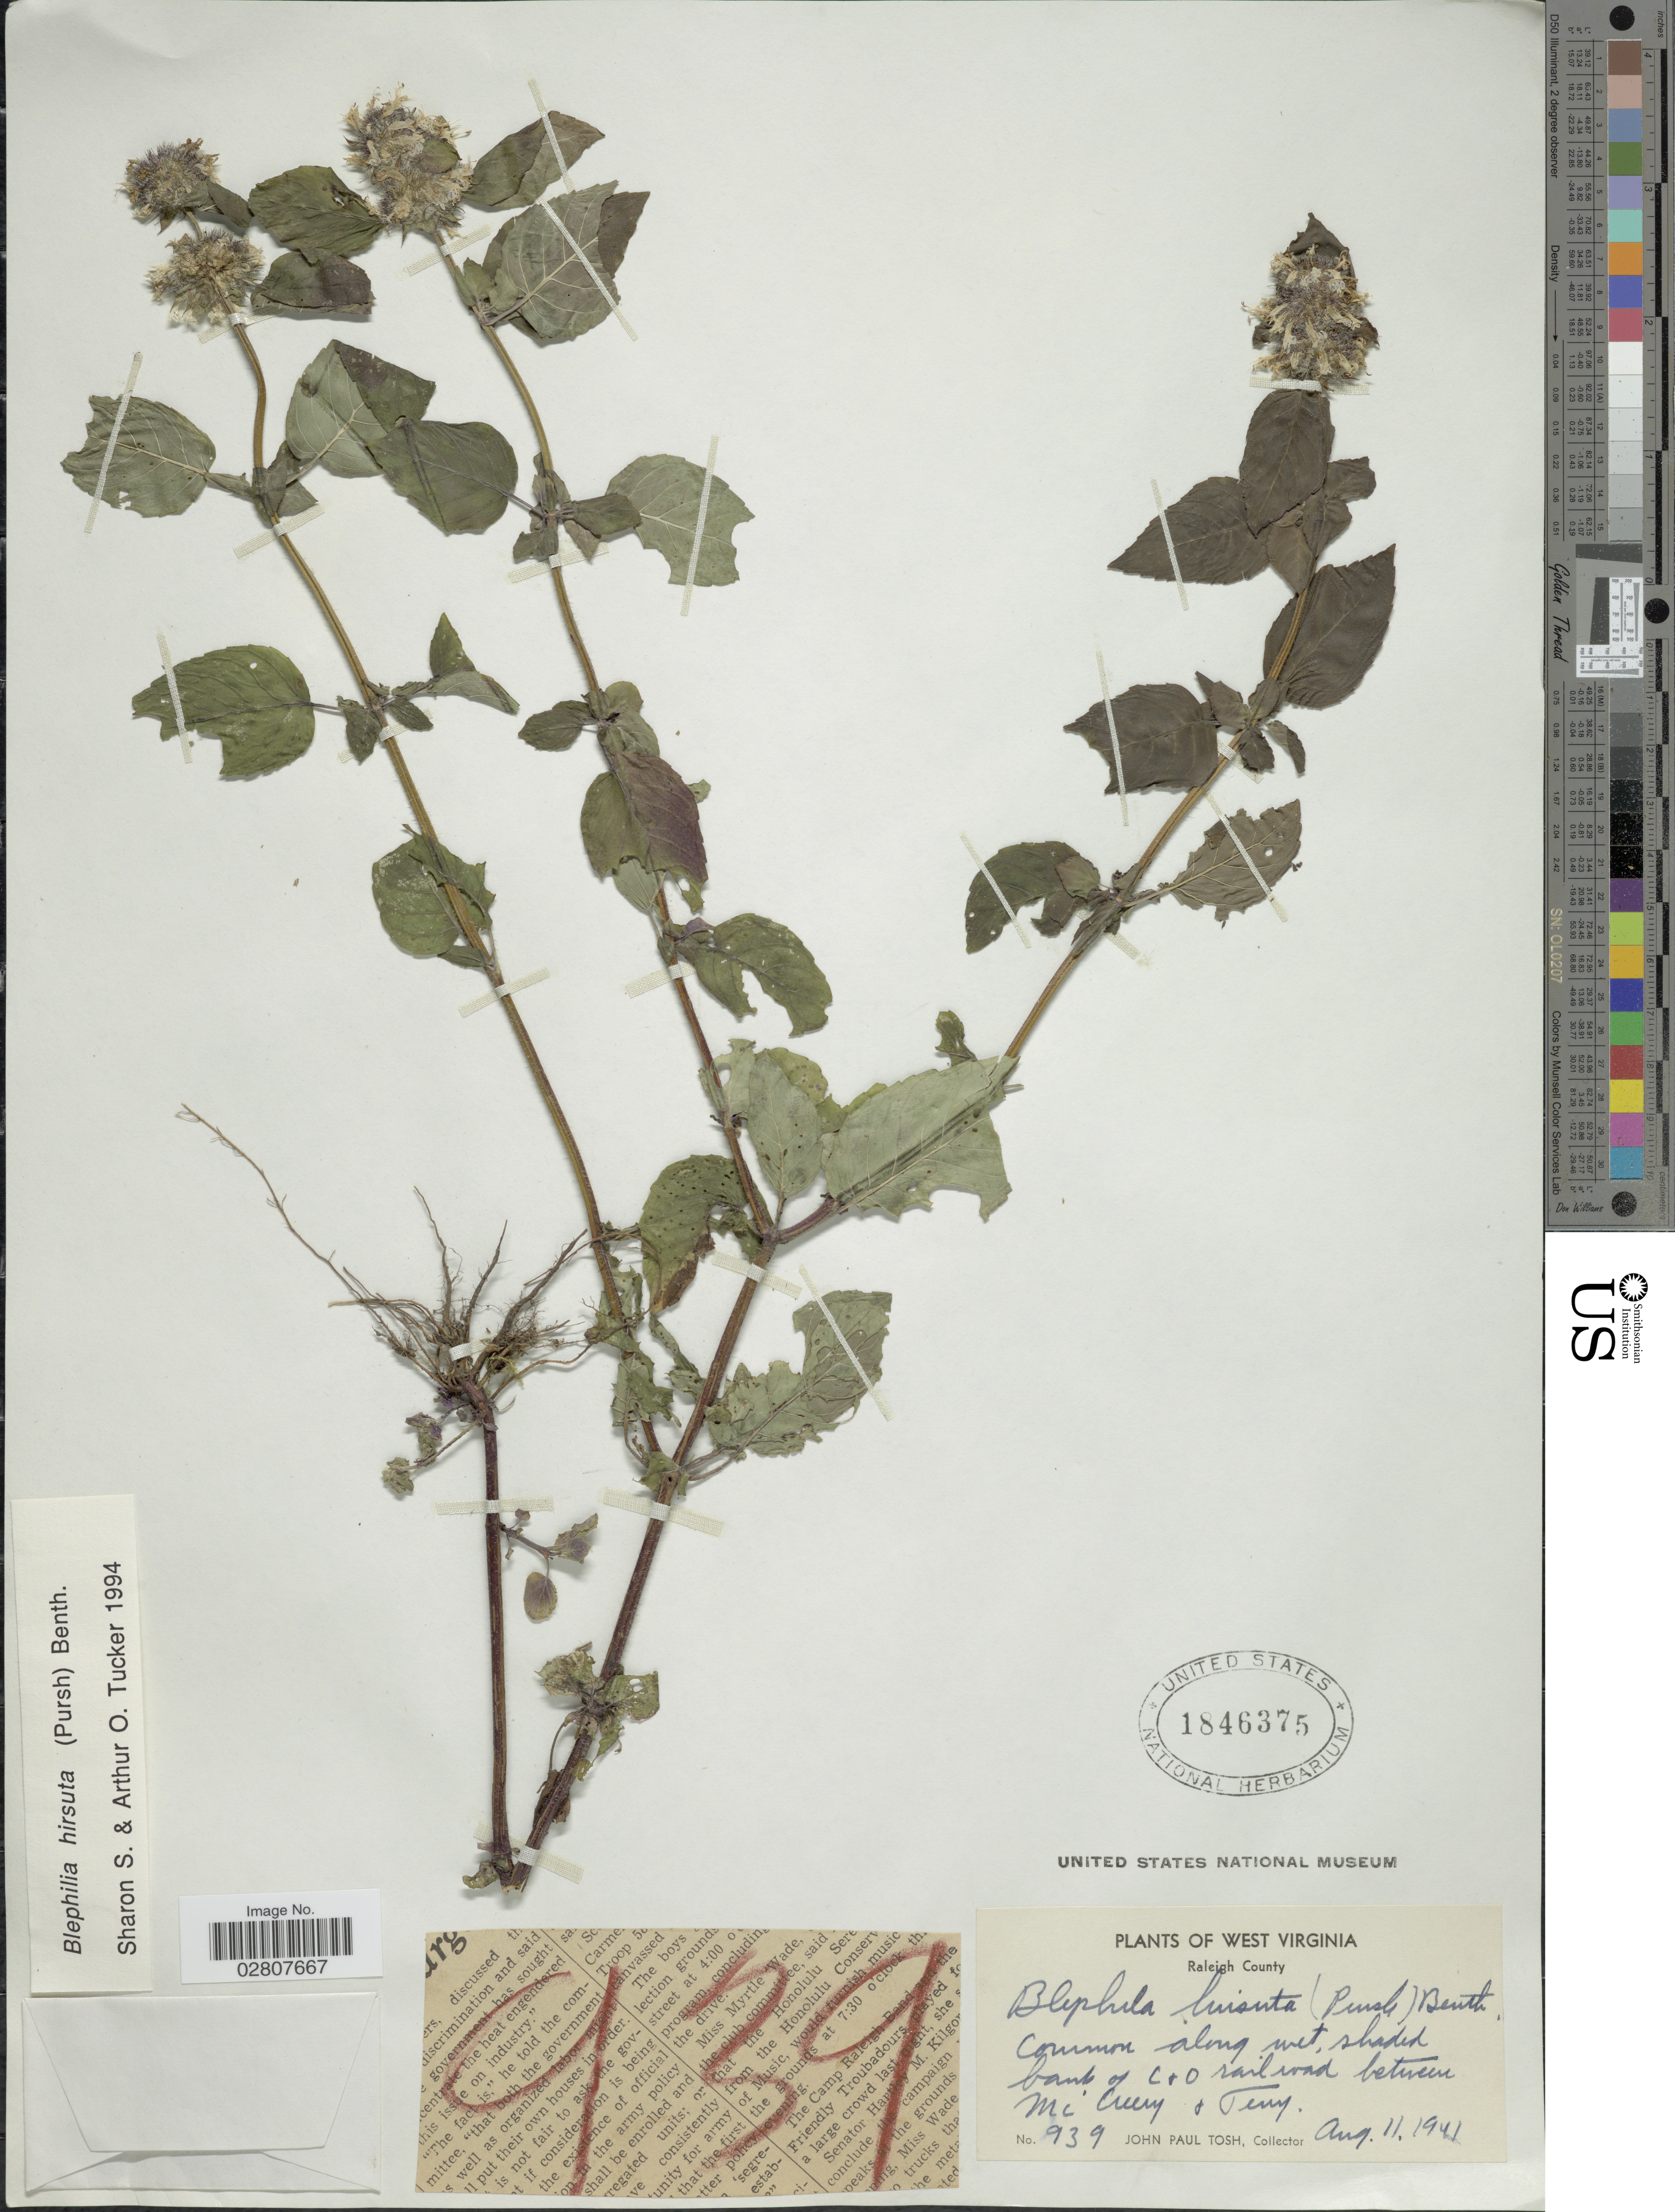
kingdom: Plantae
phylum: Tracheophyta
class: Magnoliopsida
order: Lamiales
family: Lamiaceae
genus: Blephilia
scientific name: Blephilia hirsuta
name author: (Pursh) Benth.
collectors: J. Tosh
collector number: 939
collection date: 1941-08-11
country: United States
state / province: West Virginia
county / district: Raleigh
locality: Raleigh County. Common along wet, shaded bank of C + O railroad between Mc' Creery + Teny.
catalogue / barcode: US 1846375